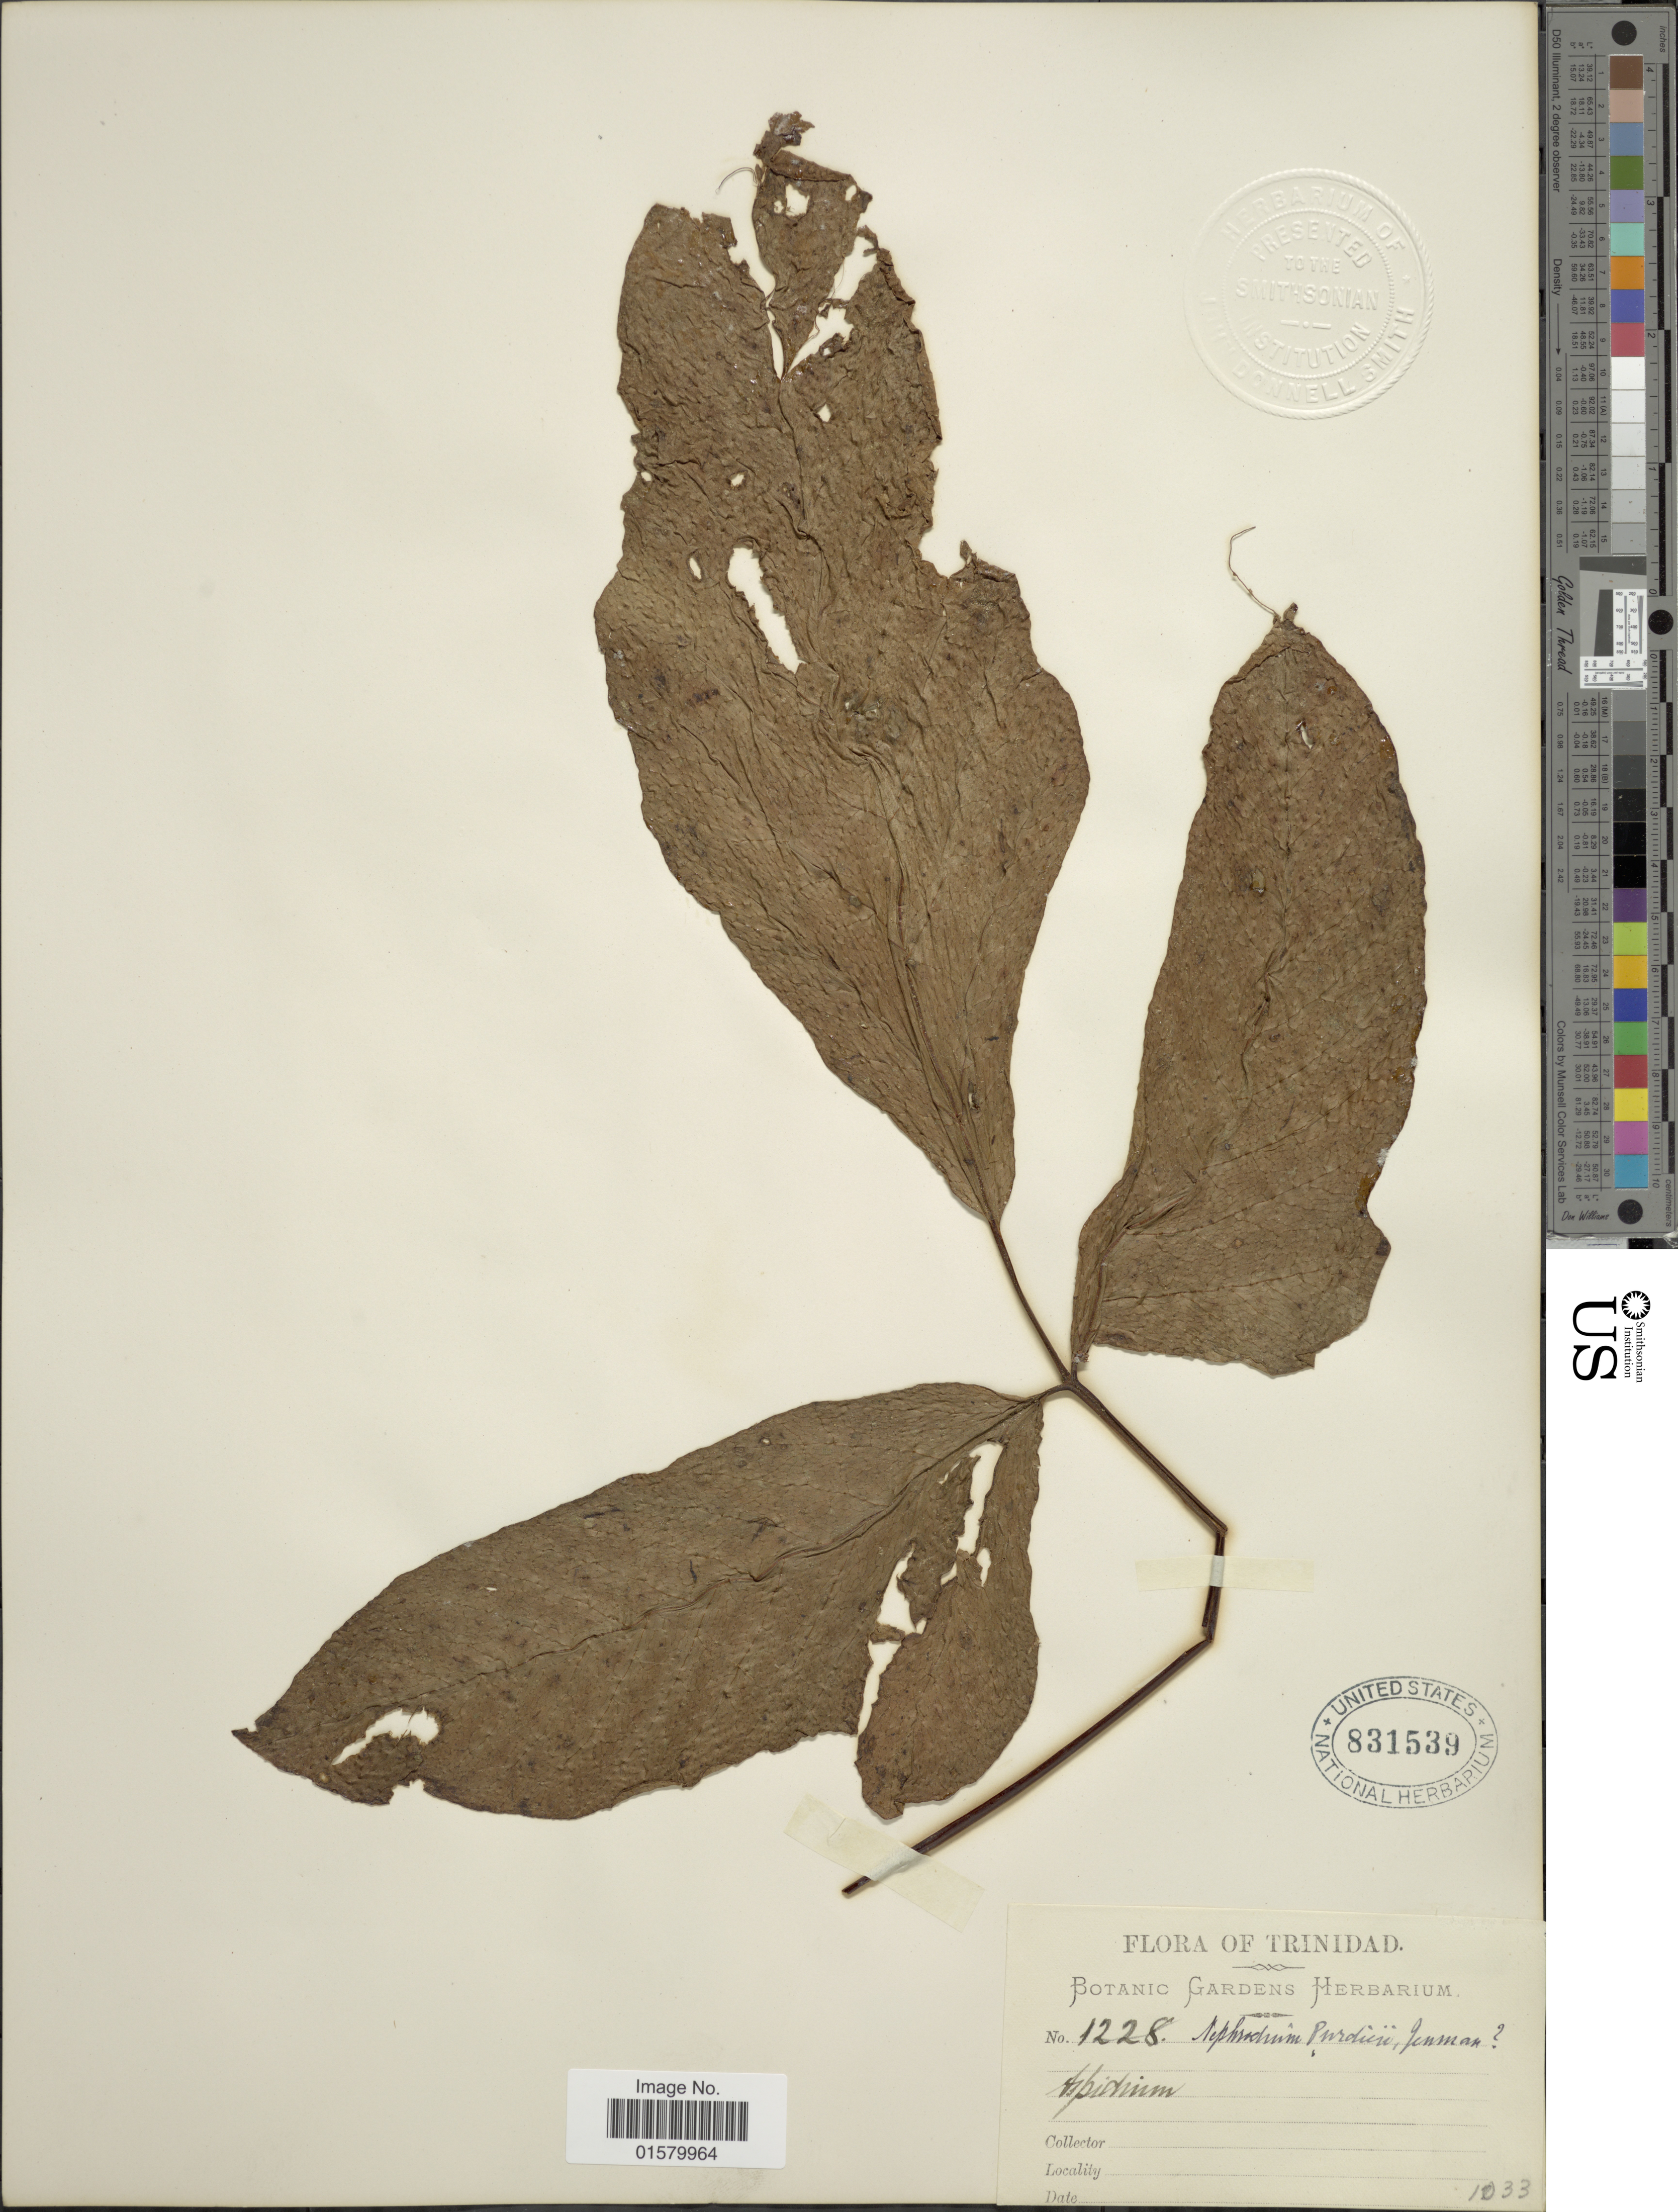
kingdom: Plantae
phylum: Tracheophyta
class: Polypodiopsida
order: Polypodiales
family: Tectariaceae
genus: Tectaria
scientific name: Tectaria trifoliata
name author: (L.) Cav.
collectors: Botanic Gardens Herbarium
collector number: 1228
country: Trinidad and Tobago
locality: Trinidad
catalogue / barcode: US 831539